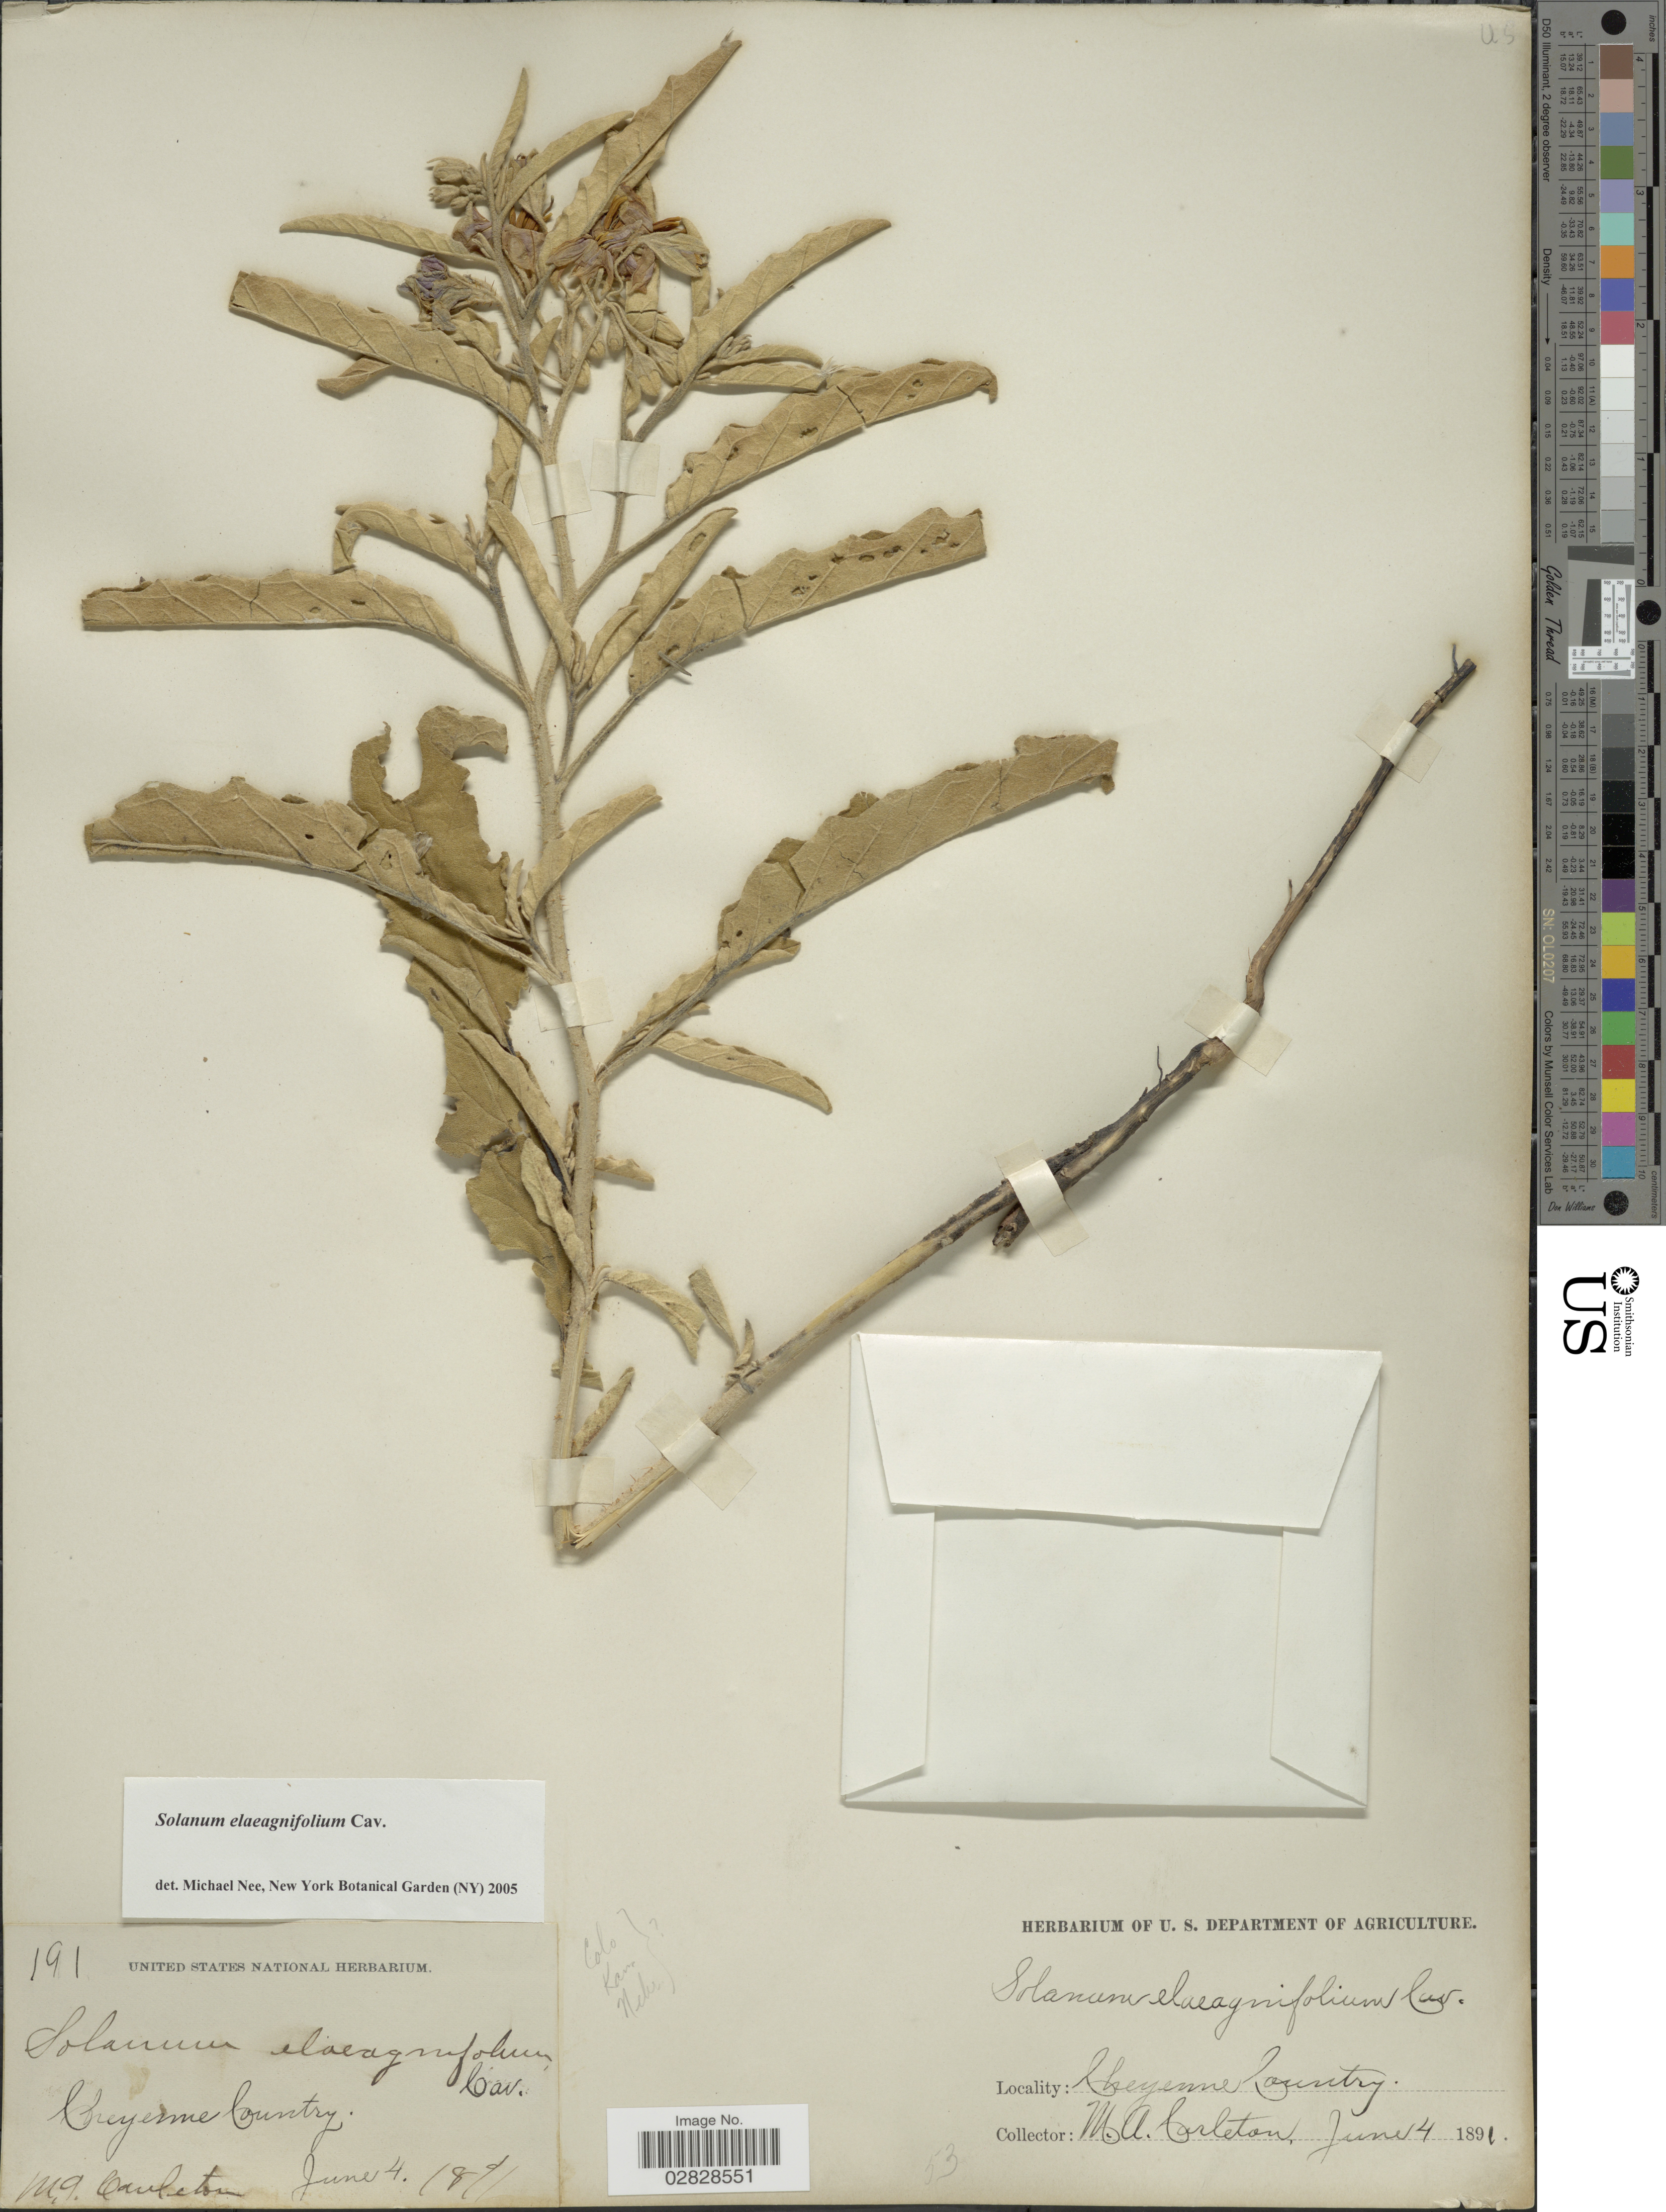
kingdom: Plantae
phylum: Tracheophyta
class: Magnoliopsida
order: Solanales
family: Solanaceae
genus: Solanum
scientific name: Solanum elaeagnifolium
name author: Cav.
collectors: M. A. Carleton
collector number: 191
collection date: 1891-06-04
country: United States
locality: Cheyenne Country